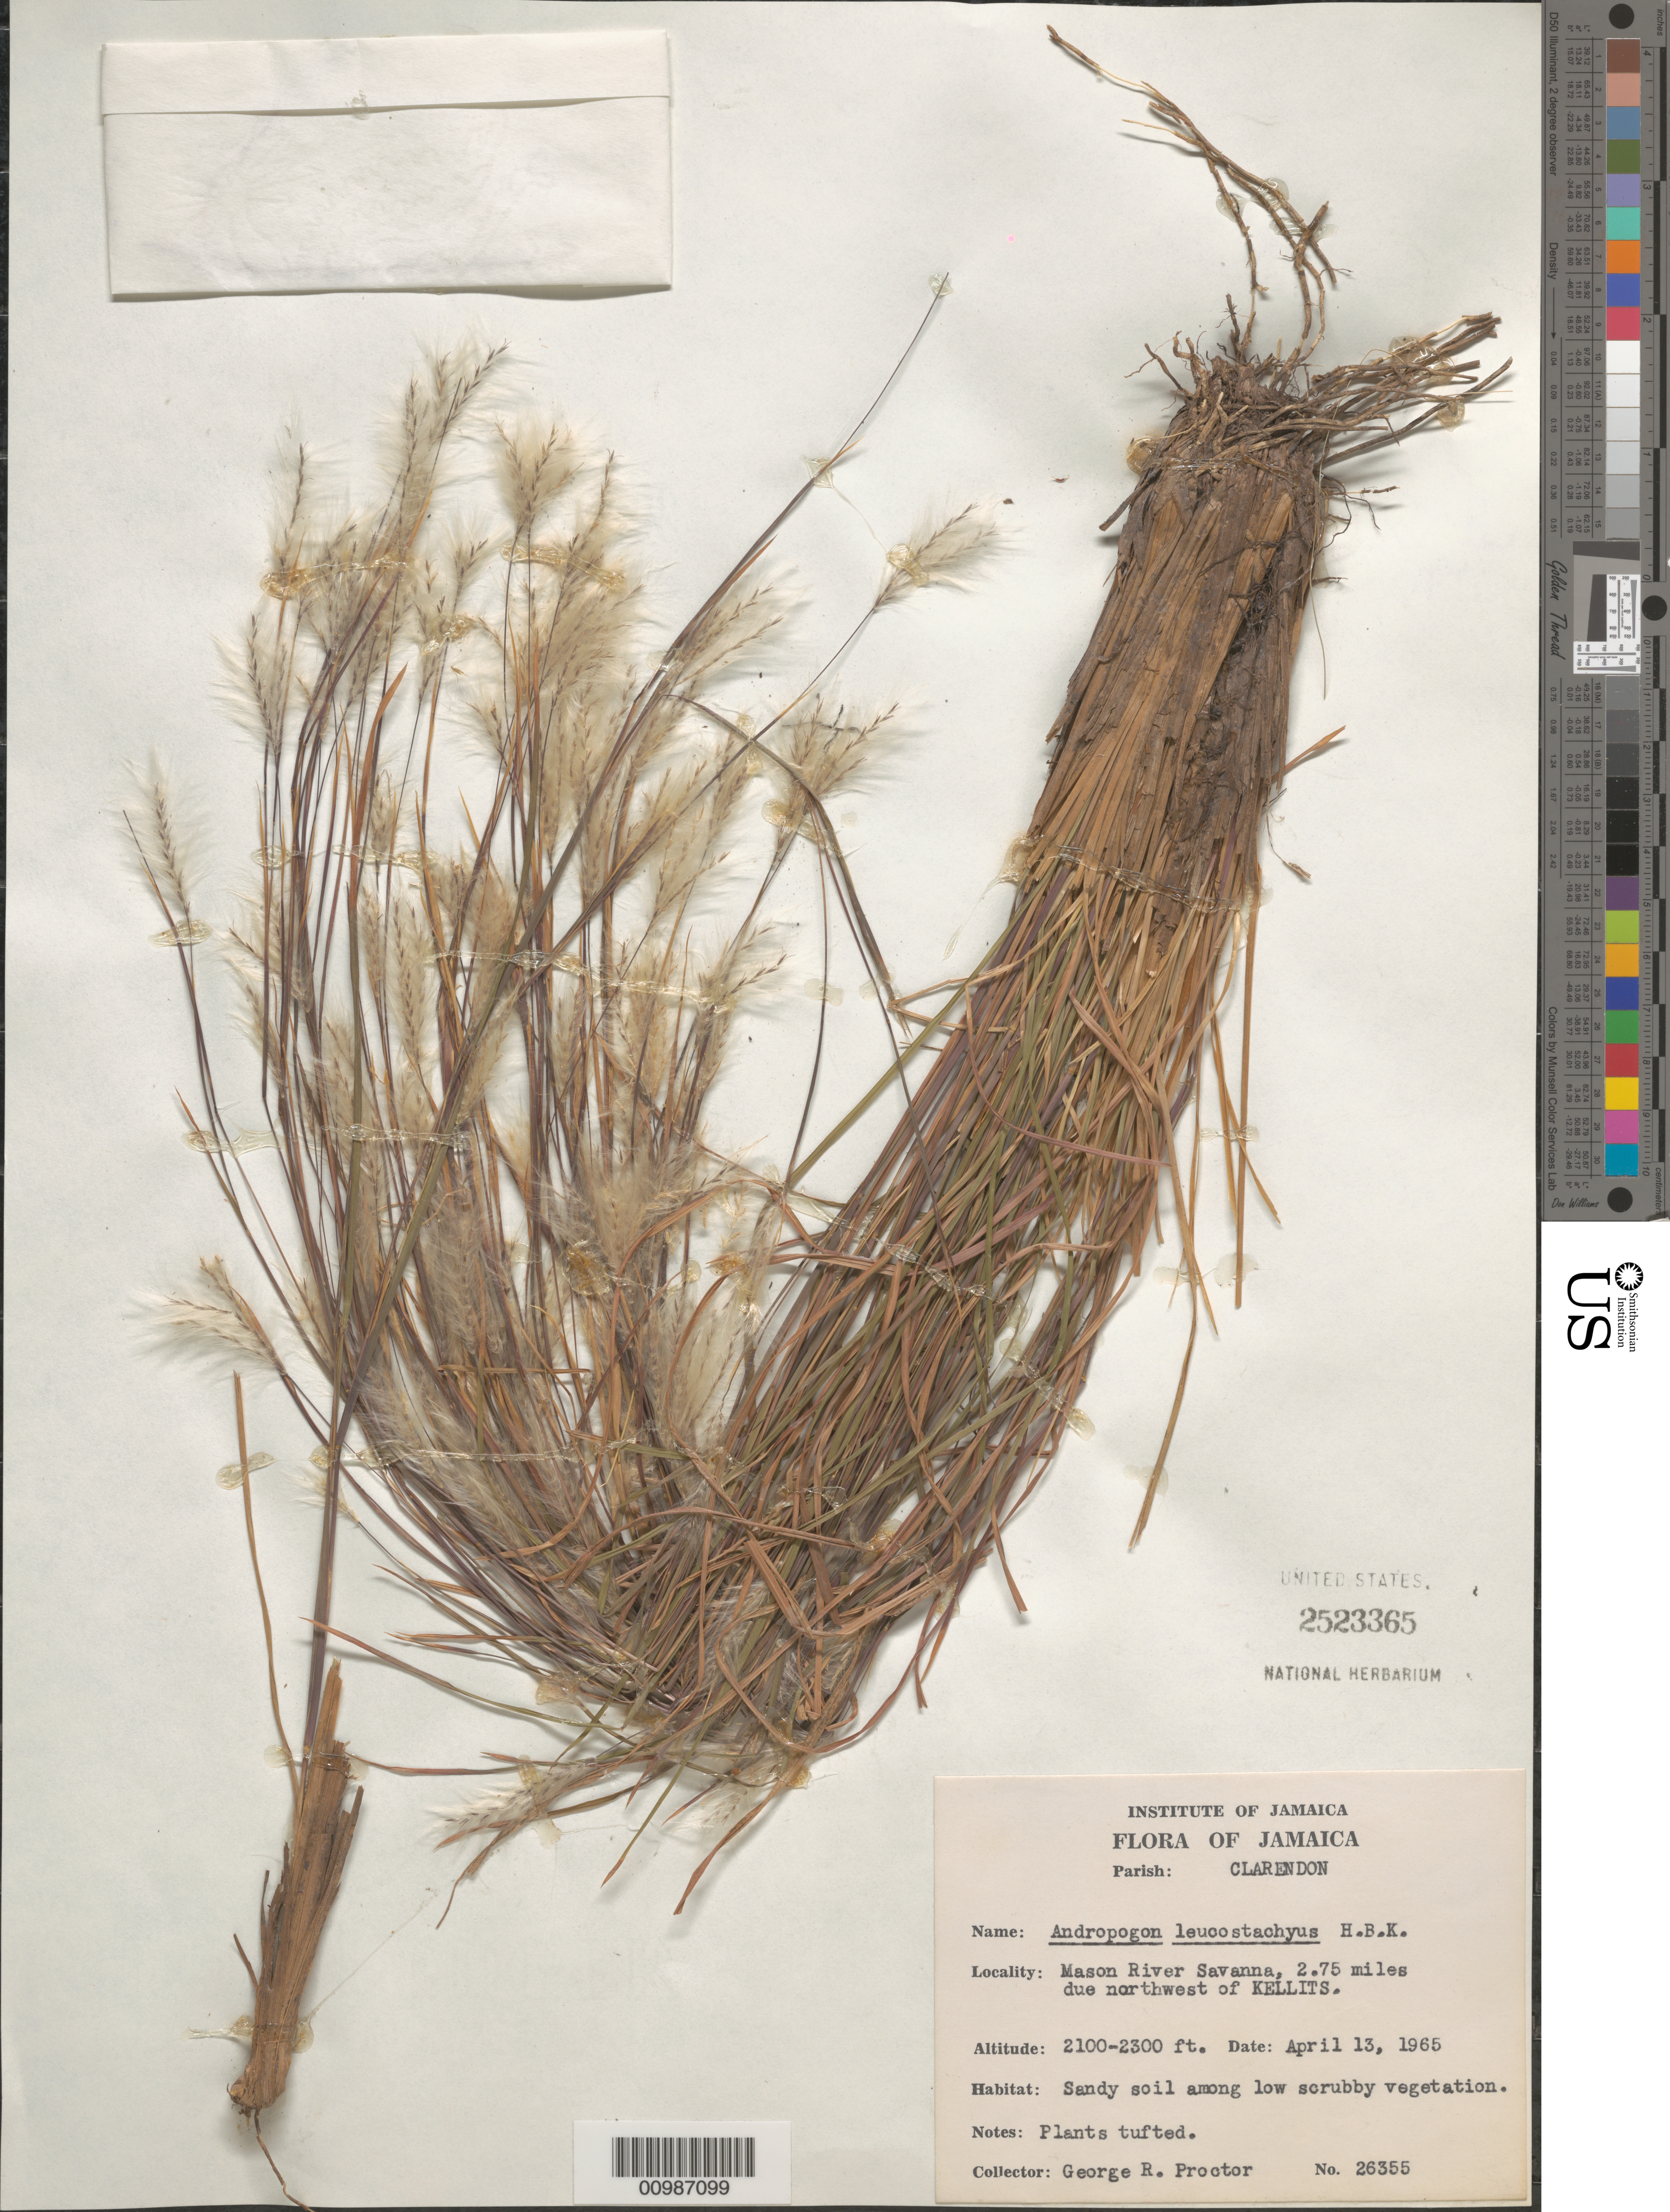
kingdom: Plantae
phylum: Tracheophyta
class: Liliopsida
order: Poales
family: Poaceae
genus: Andropogon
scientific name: Andropogon leucostachyus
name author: Kunth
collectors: G. R. Proctor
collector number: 26355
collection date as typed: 13 Apr 1965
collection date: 1965-04-13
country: Jamaica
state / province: Clarendon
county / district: Mason River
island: Jamaica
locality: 2.75 miles due NW of Kellits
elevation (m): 640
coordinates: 0 N, 0 E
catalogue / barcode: US 2523365